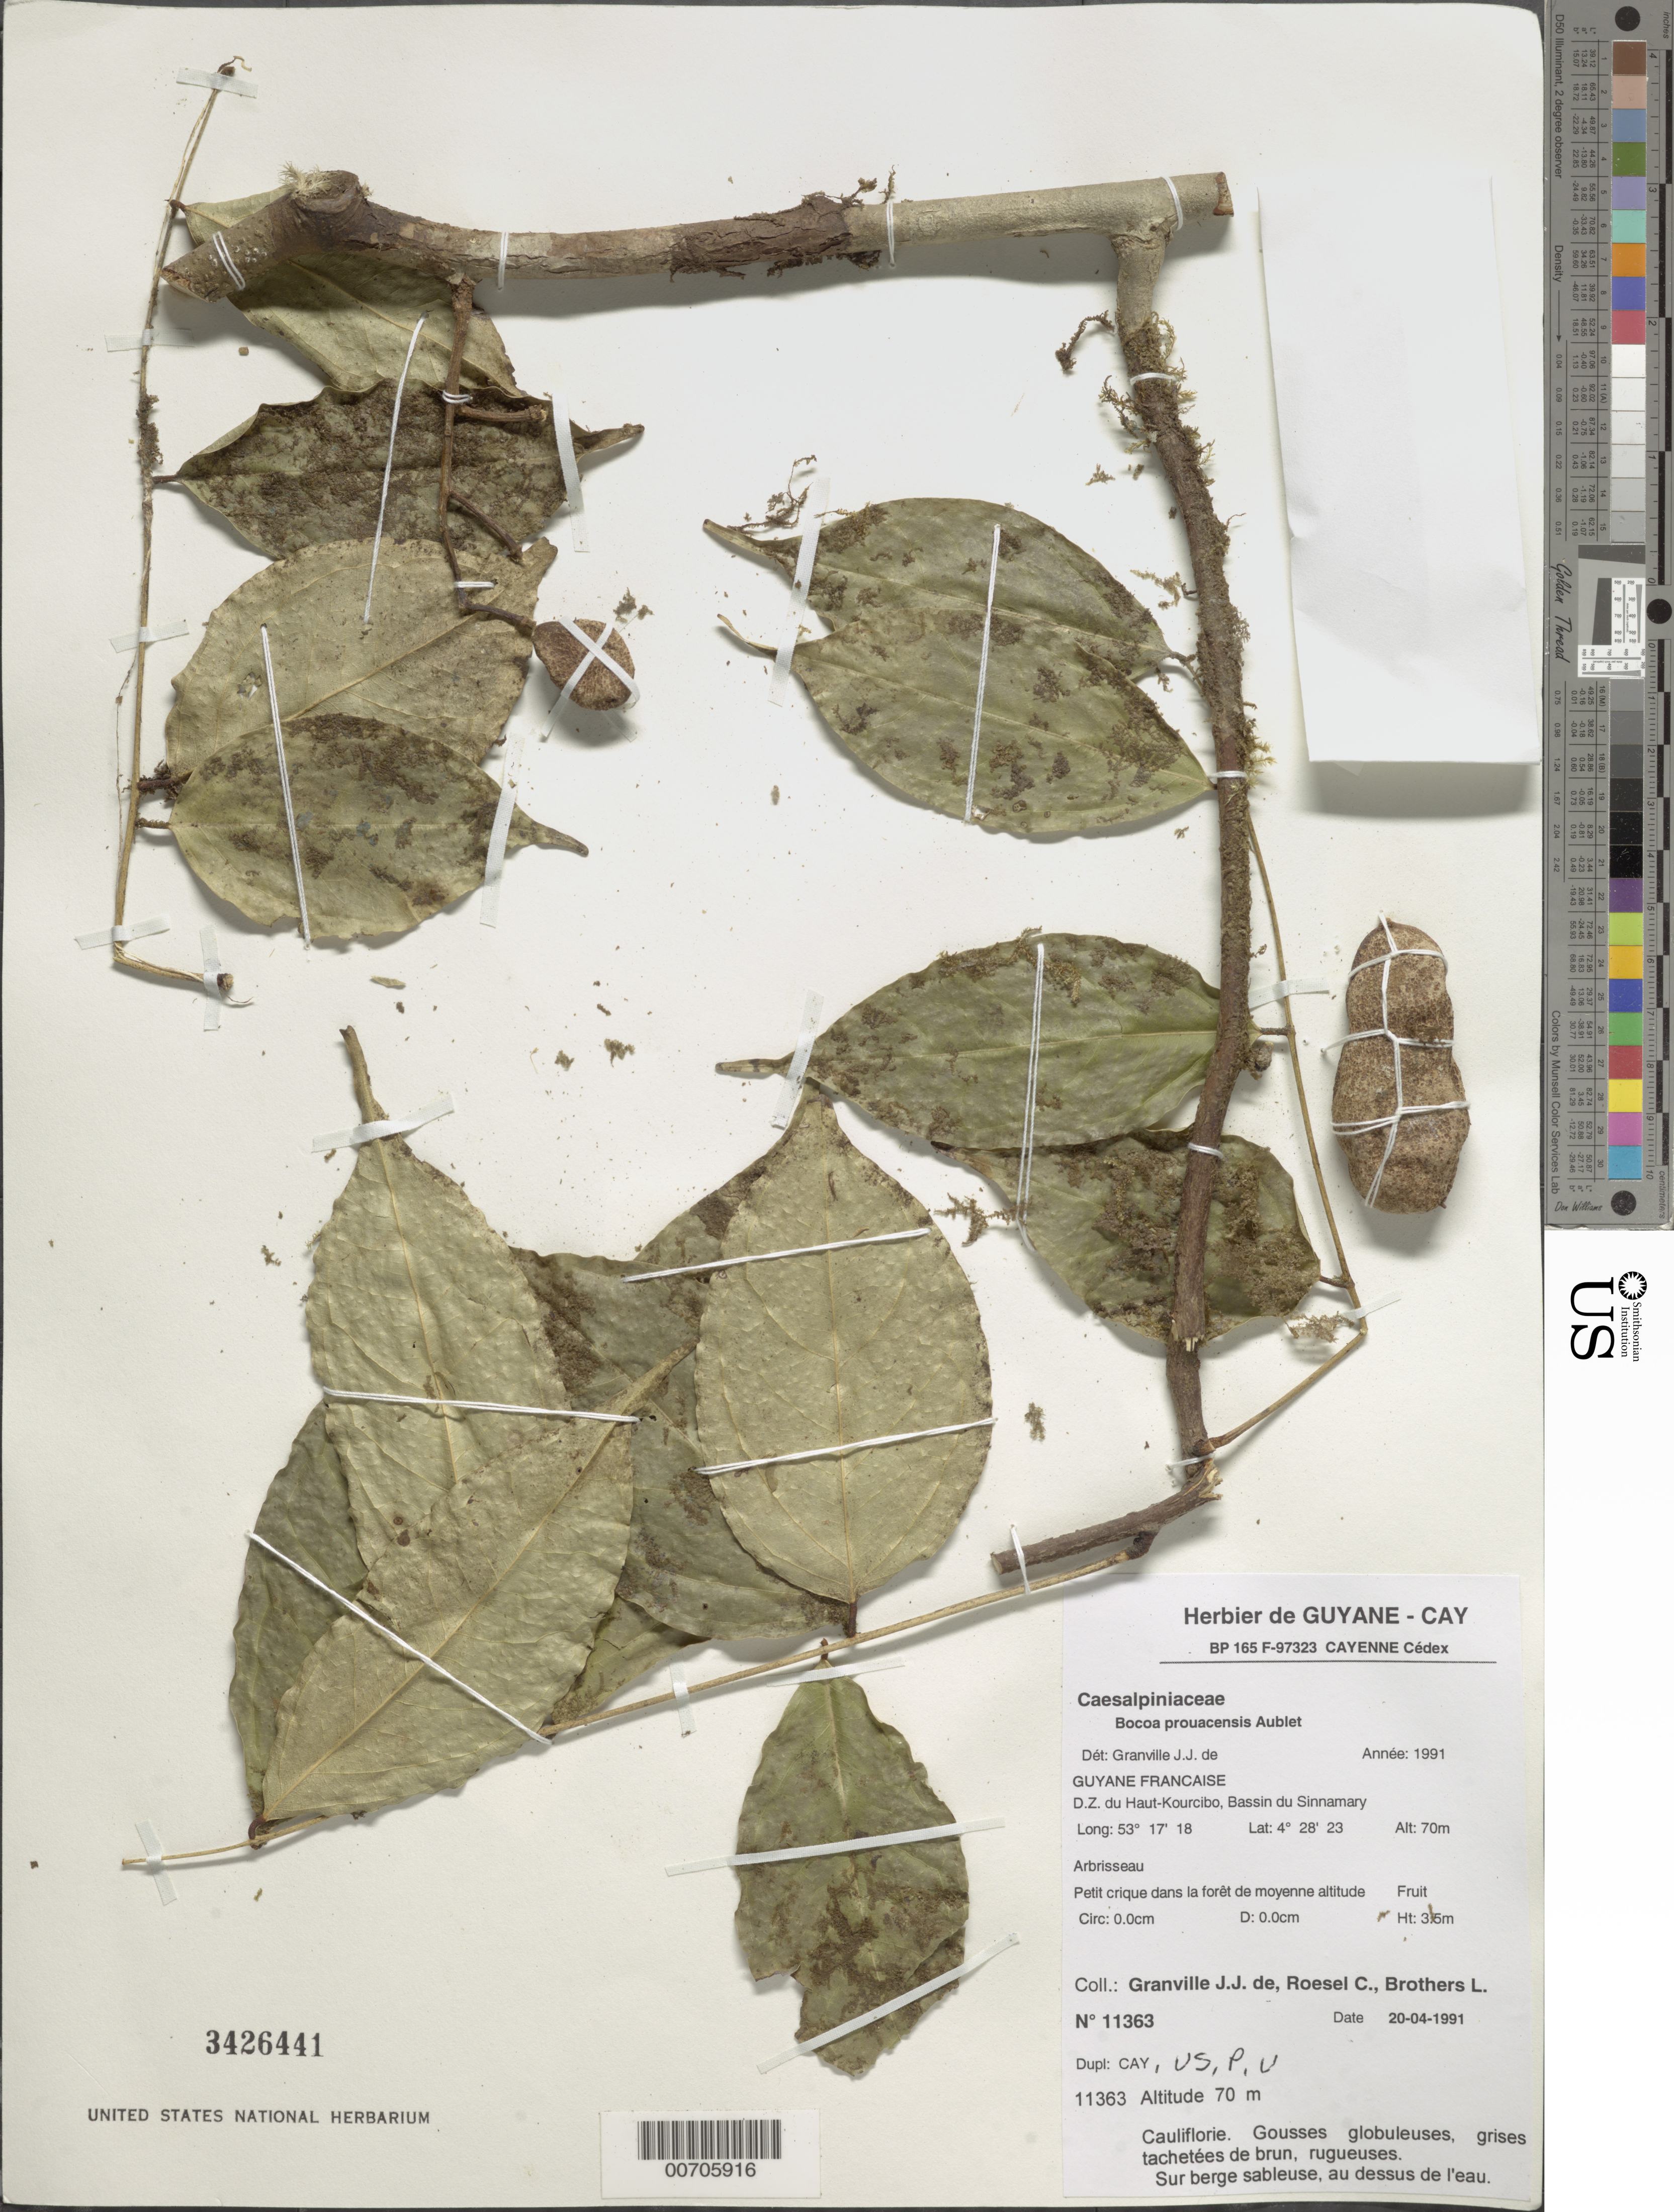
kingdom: Plantae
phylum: Tracheophyta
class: Magnoliopsida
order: Fabales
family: Fabaceae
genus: Bocoa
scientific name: Bocoa prouacensis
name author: Aubl.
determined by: Granville, J. J. de, (CAY), Institut de Recherche pour le Developpement (IRD) (FRENCH GUIANA)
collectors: J.-J. de Granville, C. S. Roesel & L. Brothers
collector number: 11363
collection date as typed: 20-Apr-91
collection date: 1991-04-20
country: French Guiana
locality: D.Z. du Haut-Kourcibo, Bassin du Sinnamary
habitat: Petit crique dans la forêt de moyenne altitude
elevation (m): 70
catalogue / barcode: US 3426441